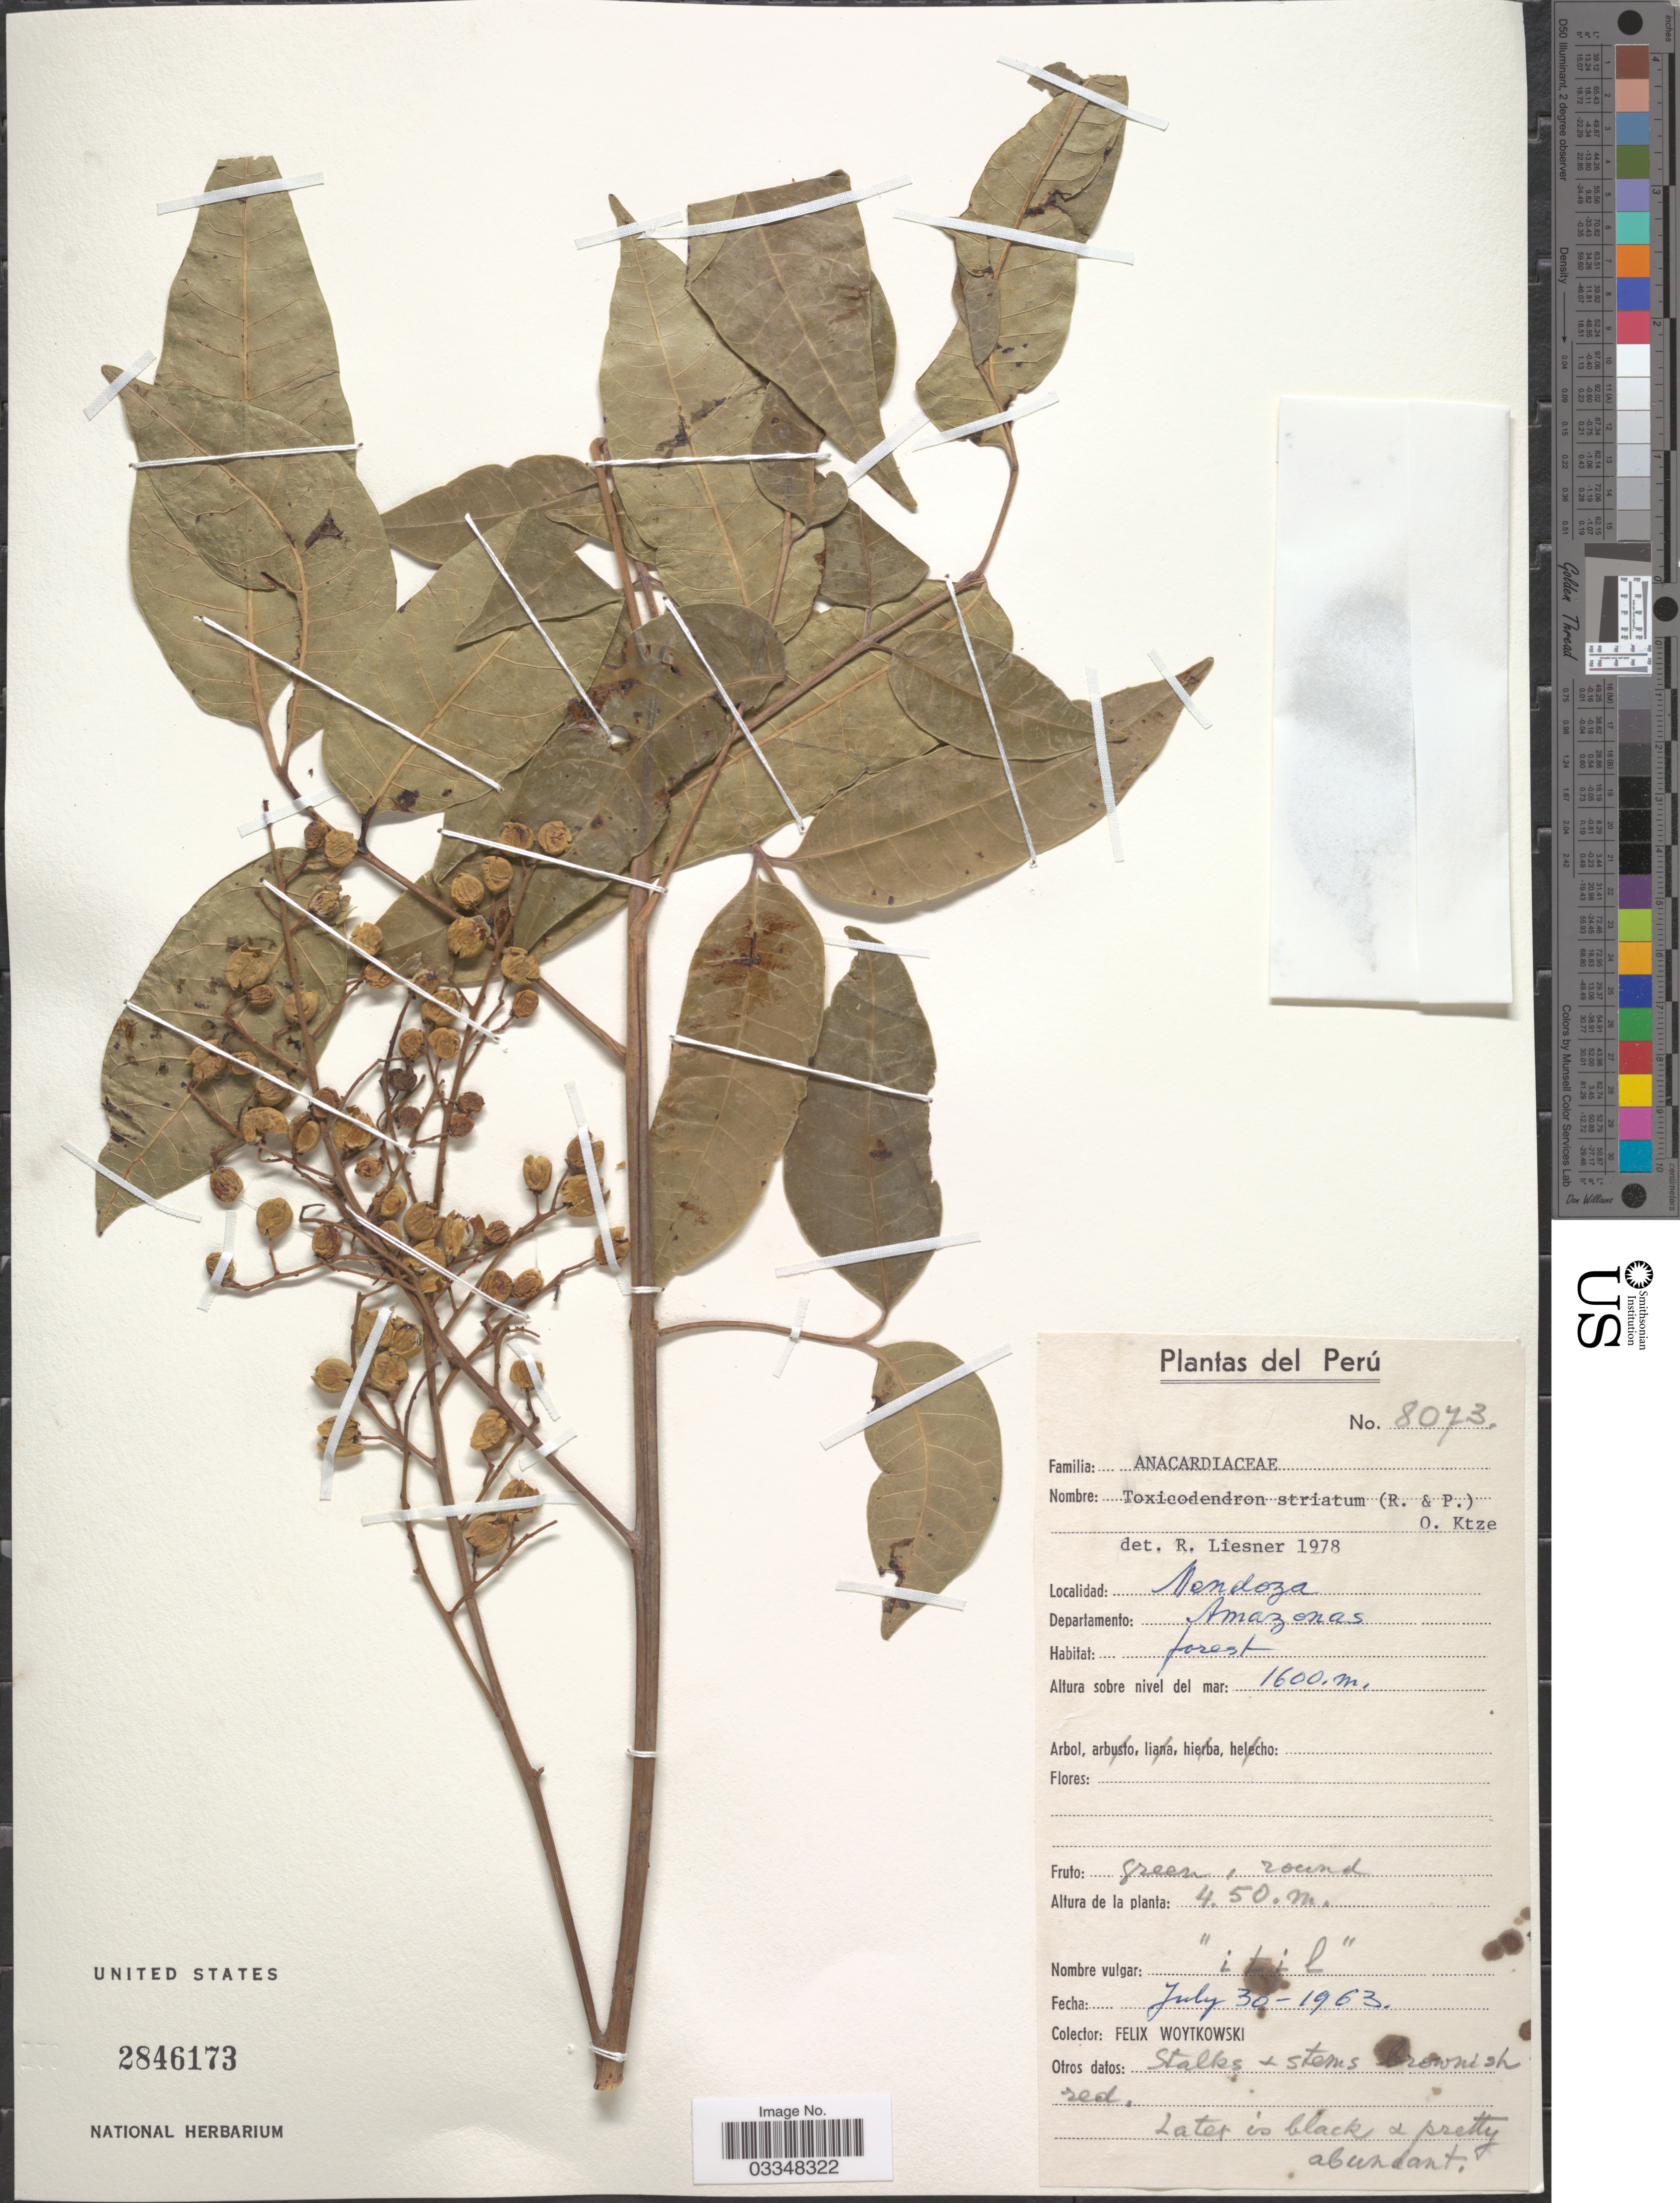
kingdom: Plantae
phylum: Tracheophyta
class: Magnoliopsida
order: Sapindales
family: Anacardiaceae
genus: Toxicodendron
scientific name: Toxicodendron striatum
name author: (Ruiz & Pav.) Kuntze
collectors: F. Woytkowski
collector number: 8073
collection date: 1963-07-30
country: Peru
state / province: Amazonas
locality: Mendoza. Departamento: Amazonas.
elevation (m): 1600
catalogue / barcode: US 2846173